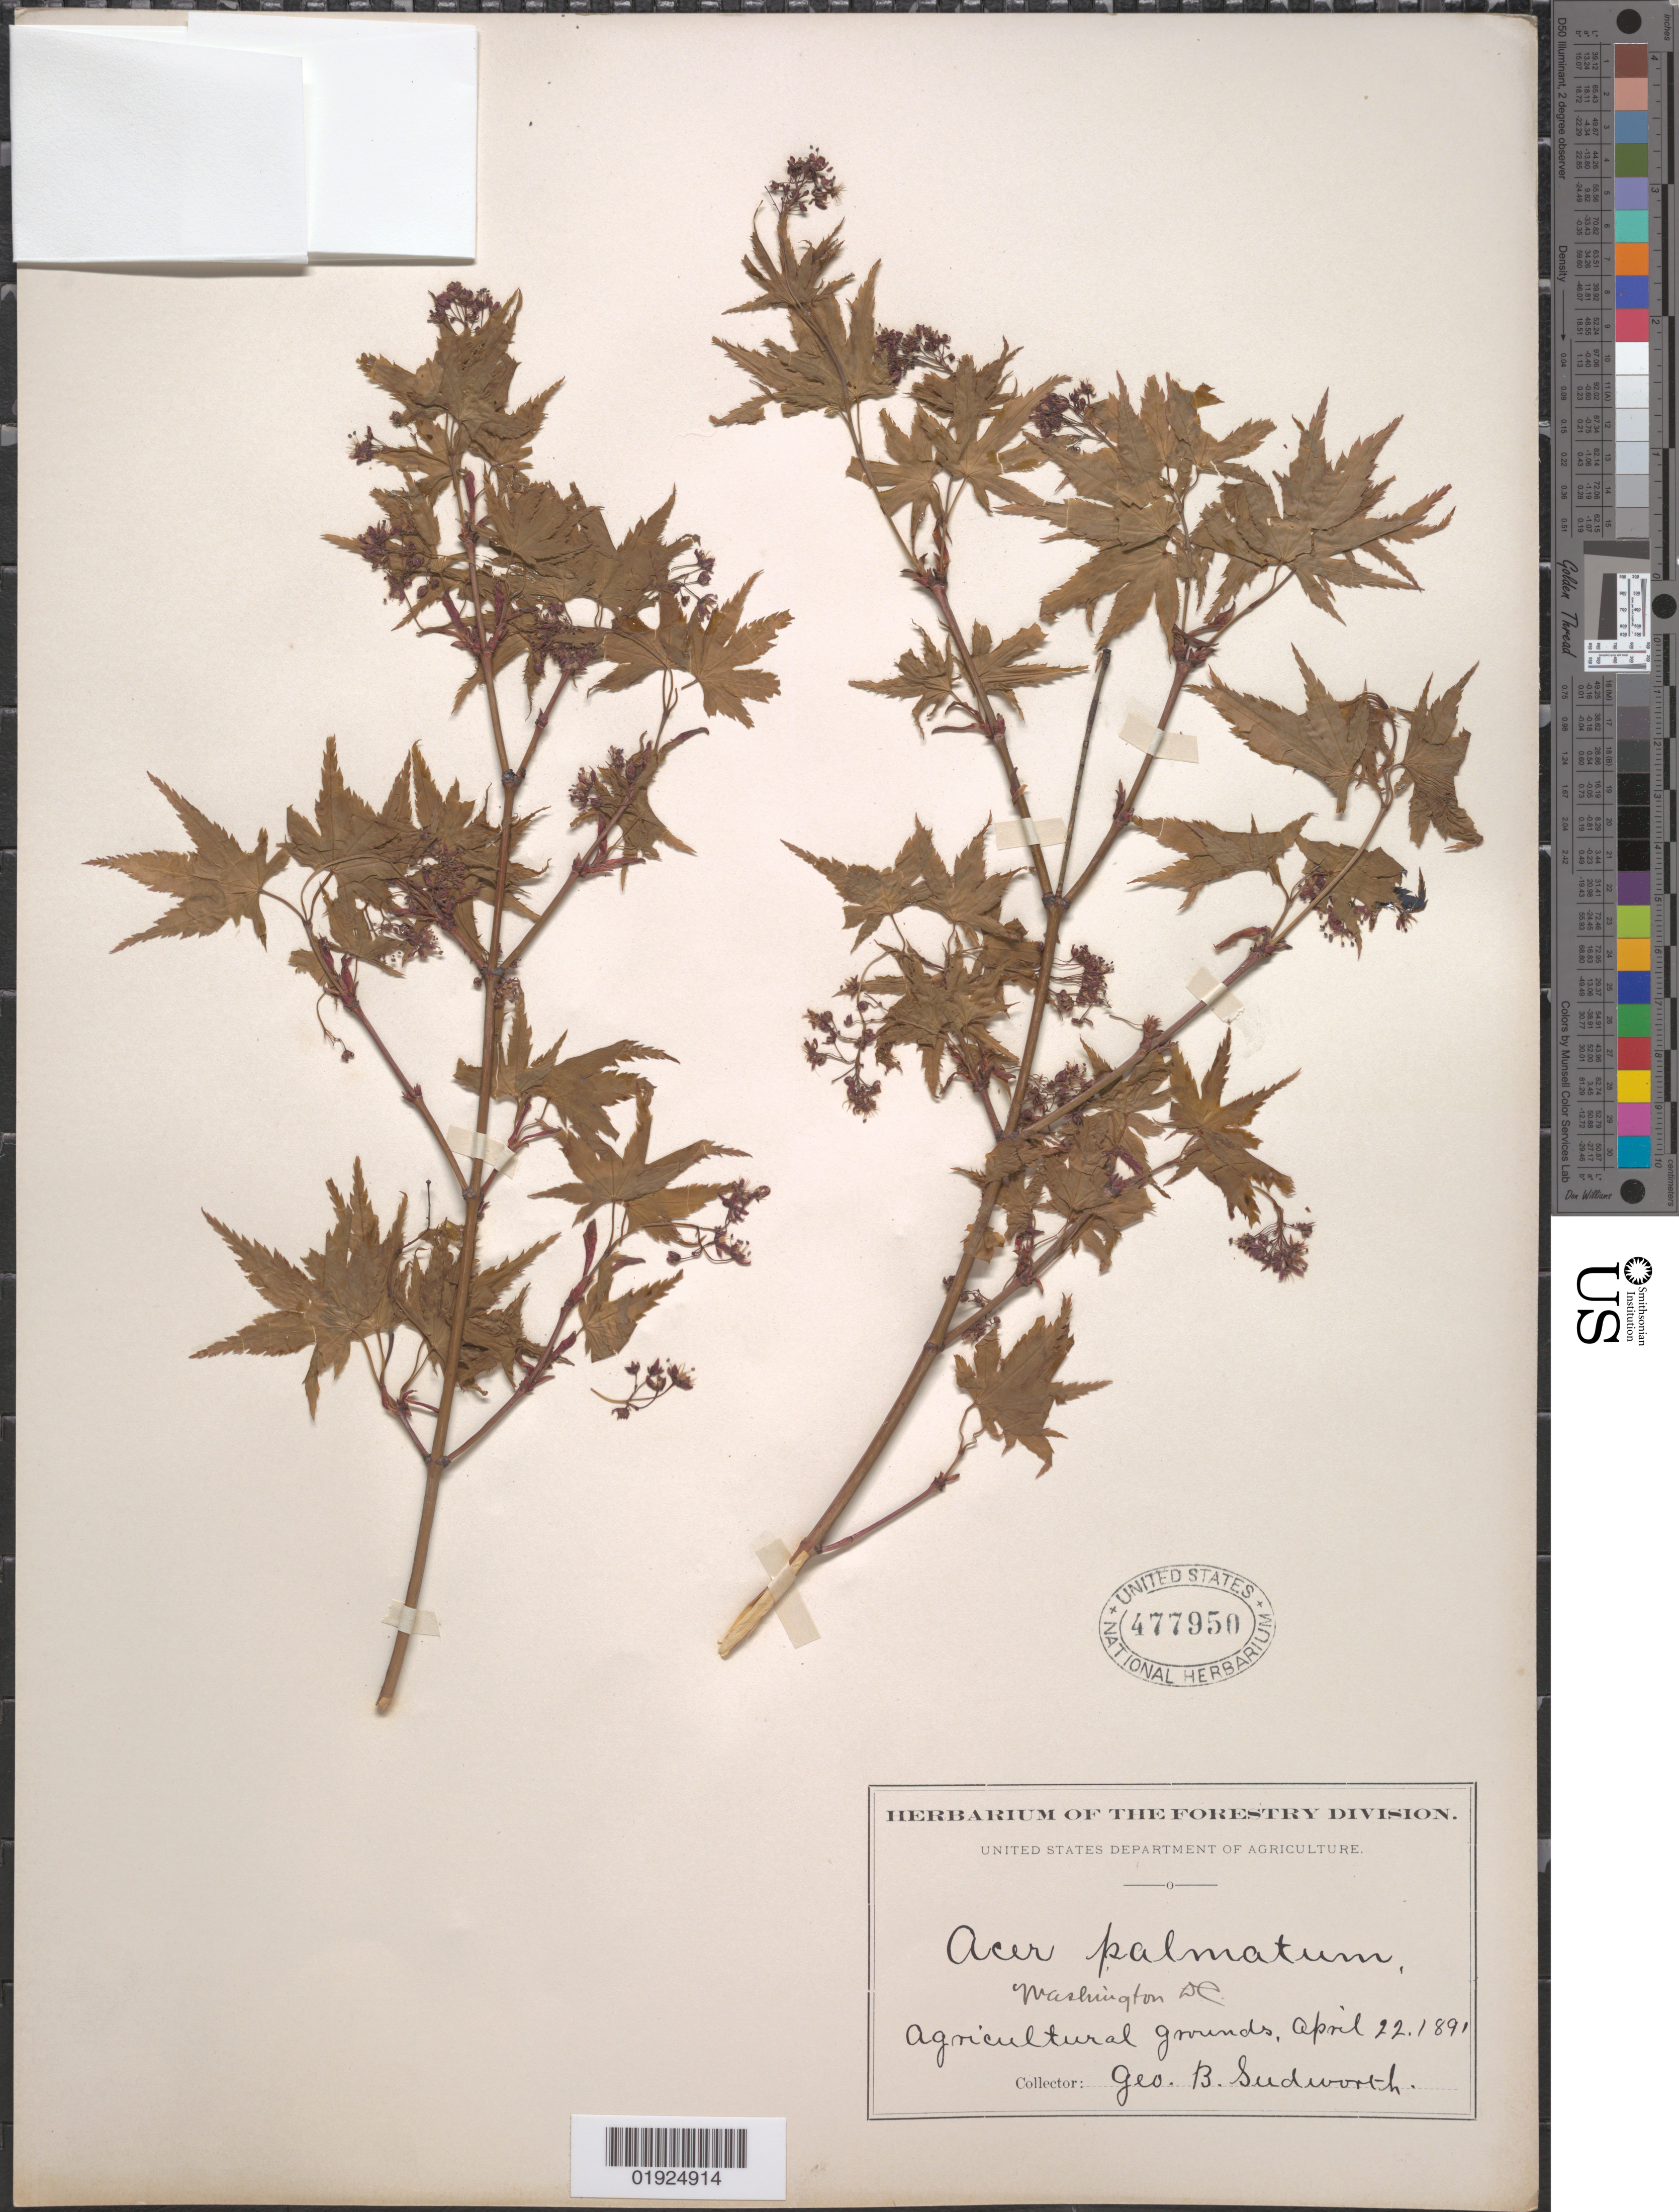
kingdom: Plantae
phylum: Tracheophyta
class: Magnoliopsida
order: Sapindales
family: Sapindaceae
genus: Acer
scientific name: Acer palmatum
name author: Thunb.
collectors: G. B. Sudworth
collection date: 1891-04-22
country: United States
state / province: District of Columbia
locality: Agricultural grounds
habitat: Agricultural grounds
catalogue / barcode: US 477950